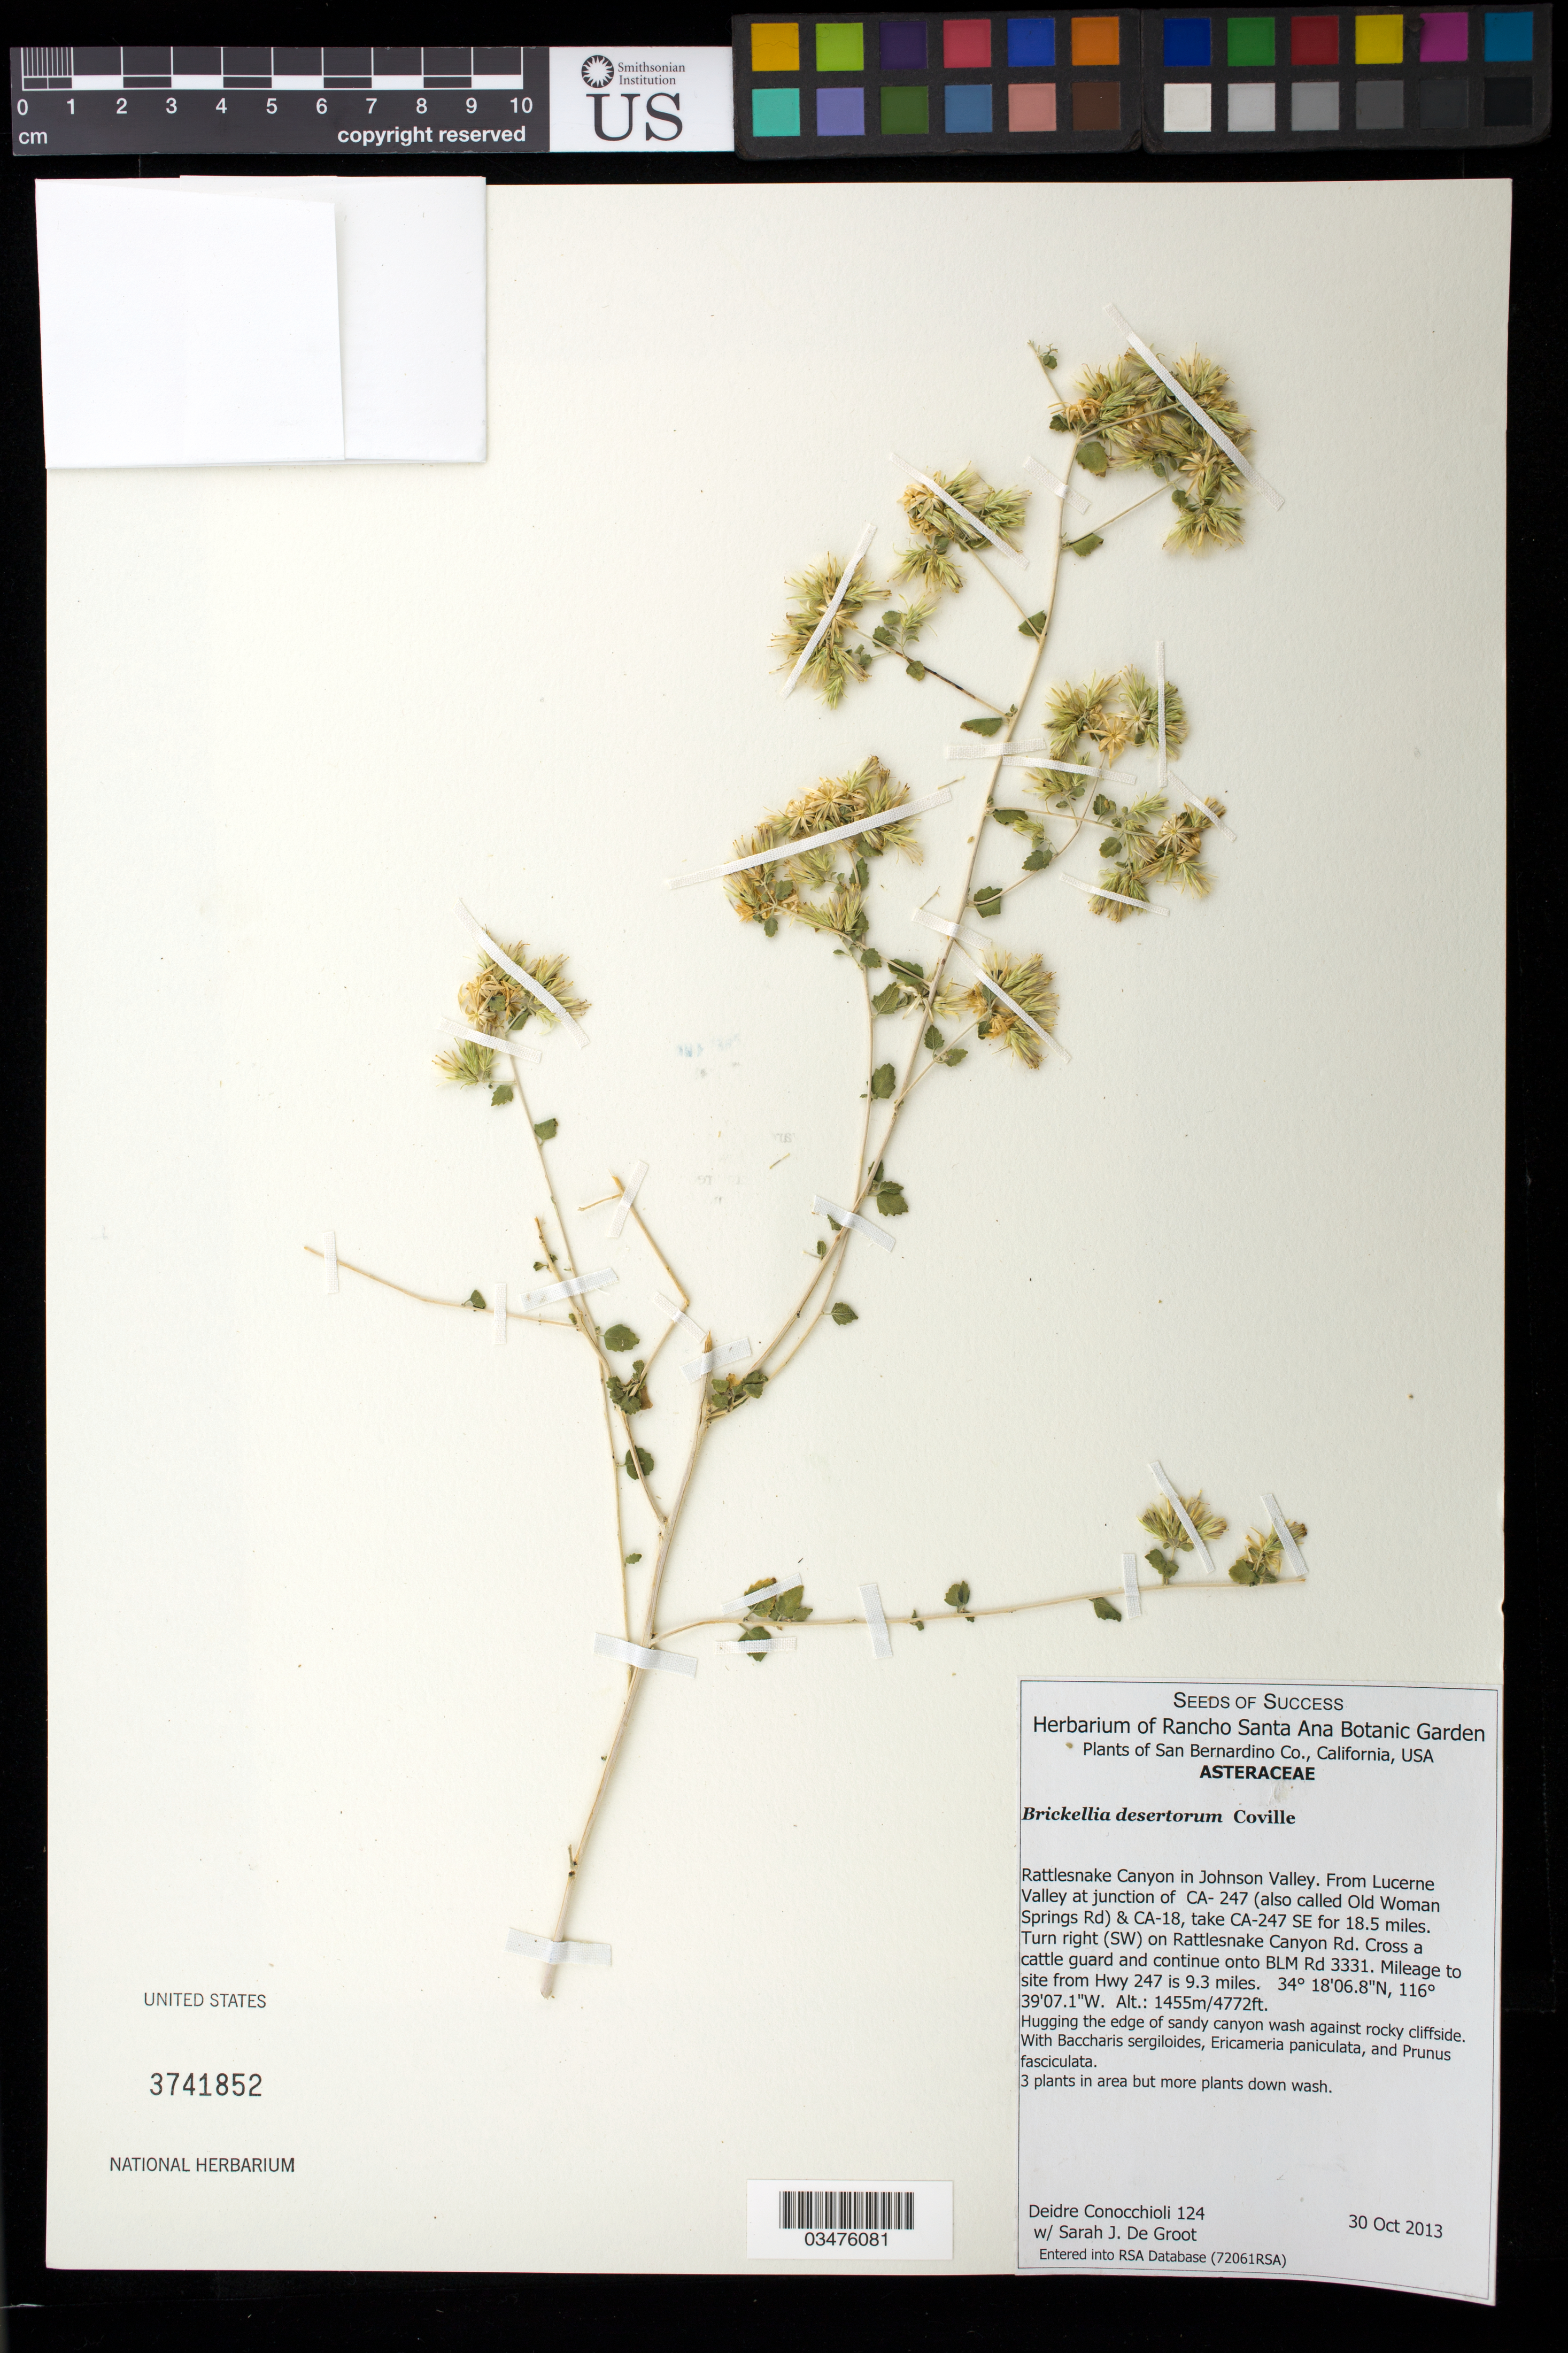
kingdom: Plantae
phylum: Tracheophyta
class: Magnoliopsida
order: Asterales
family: Asteraceae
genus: Brickellia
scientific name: Brickellia desertorum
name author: Coville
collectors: D. Conocchioli & S. De Groot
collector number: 124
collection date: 2013-10-30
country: United States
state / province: California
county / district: San Bernardino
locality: Mojave Desert. Rattlesnake Canyon in Johnson Valley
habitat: Edge of sandy canyon wash against rocky cliffside.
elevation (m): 1455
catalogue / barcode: US 3741852